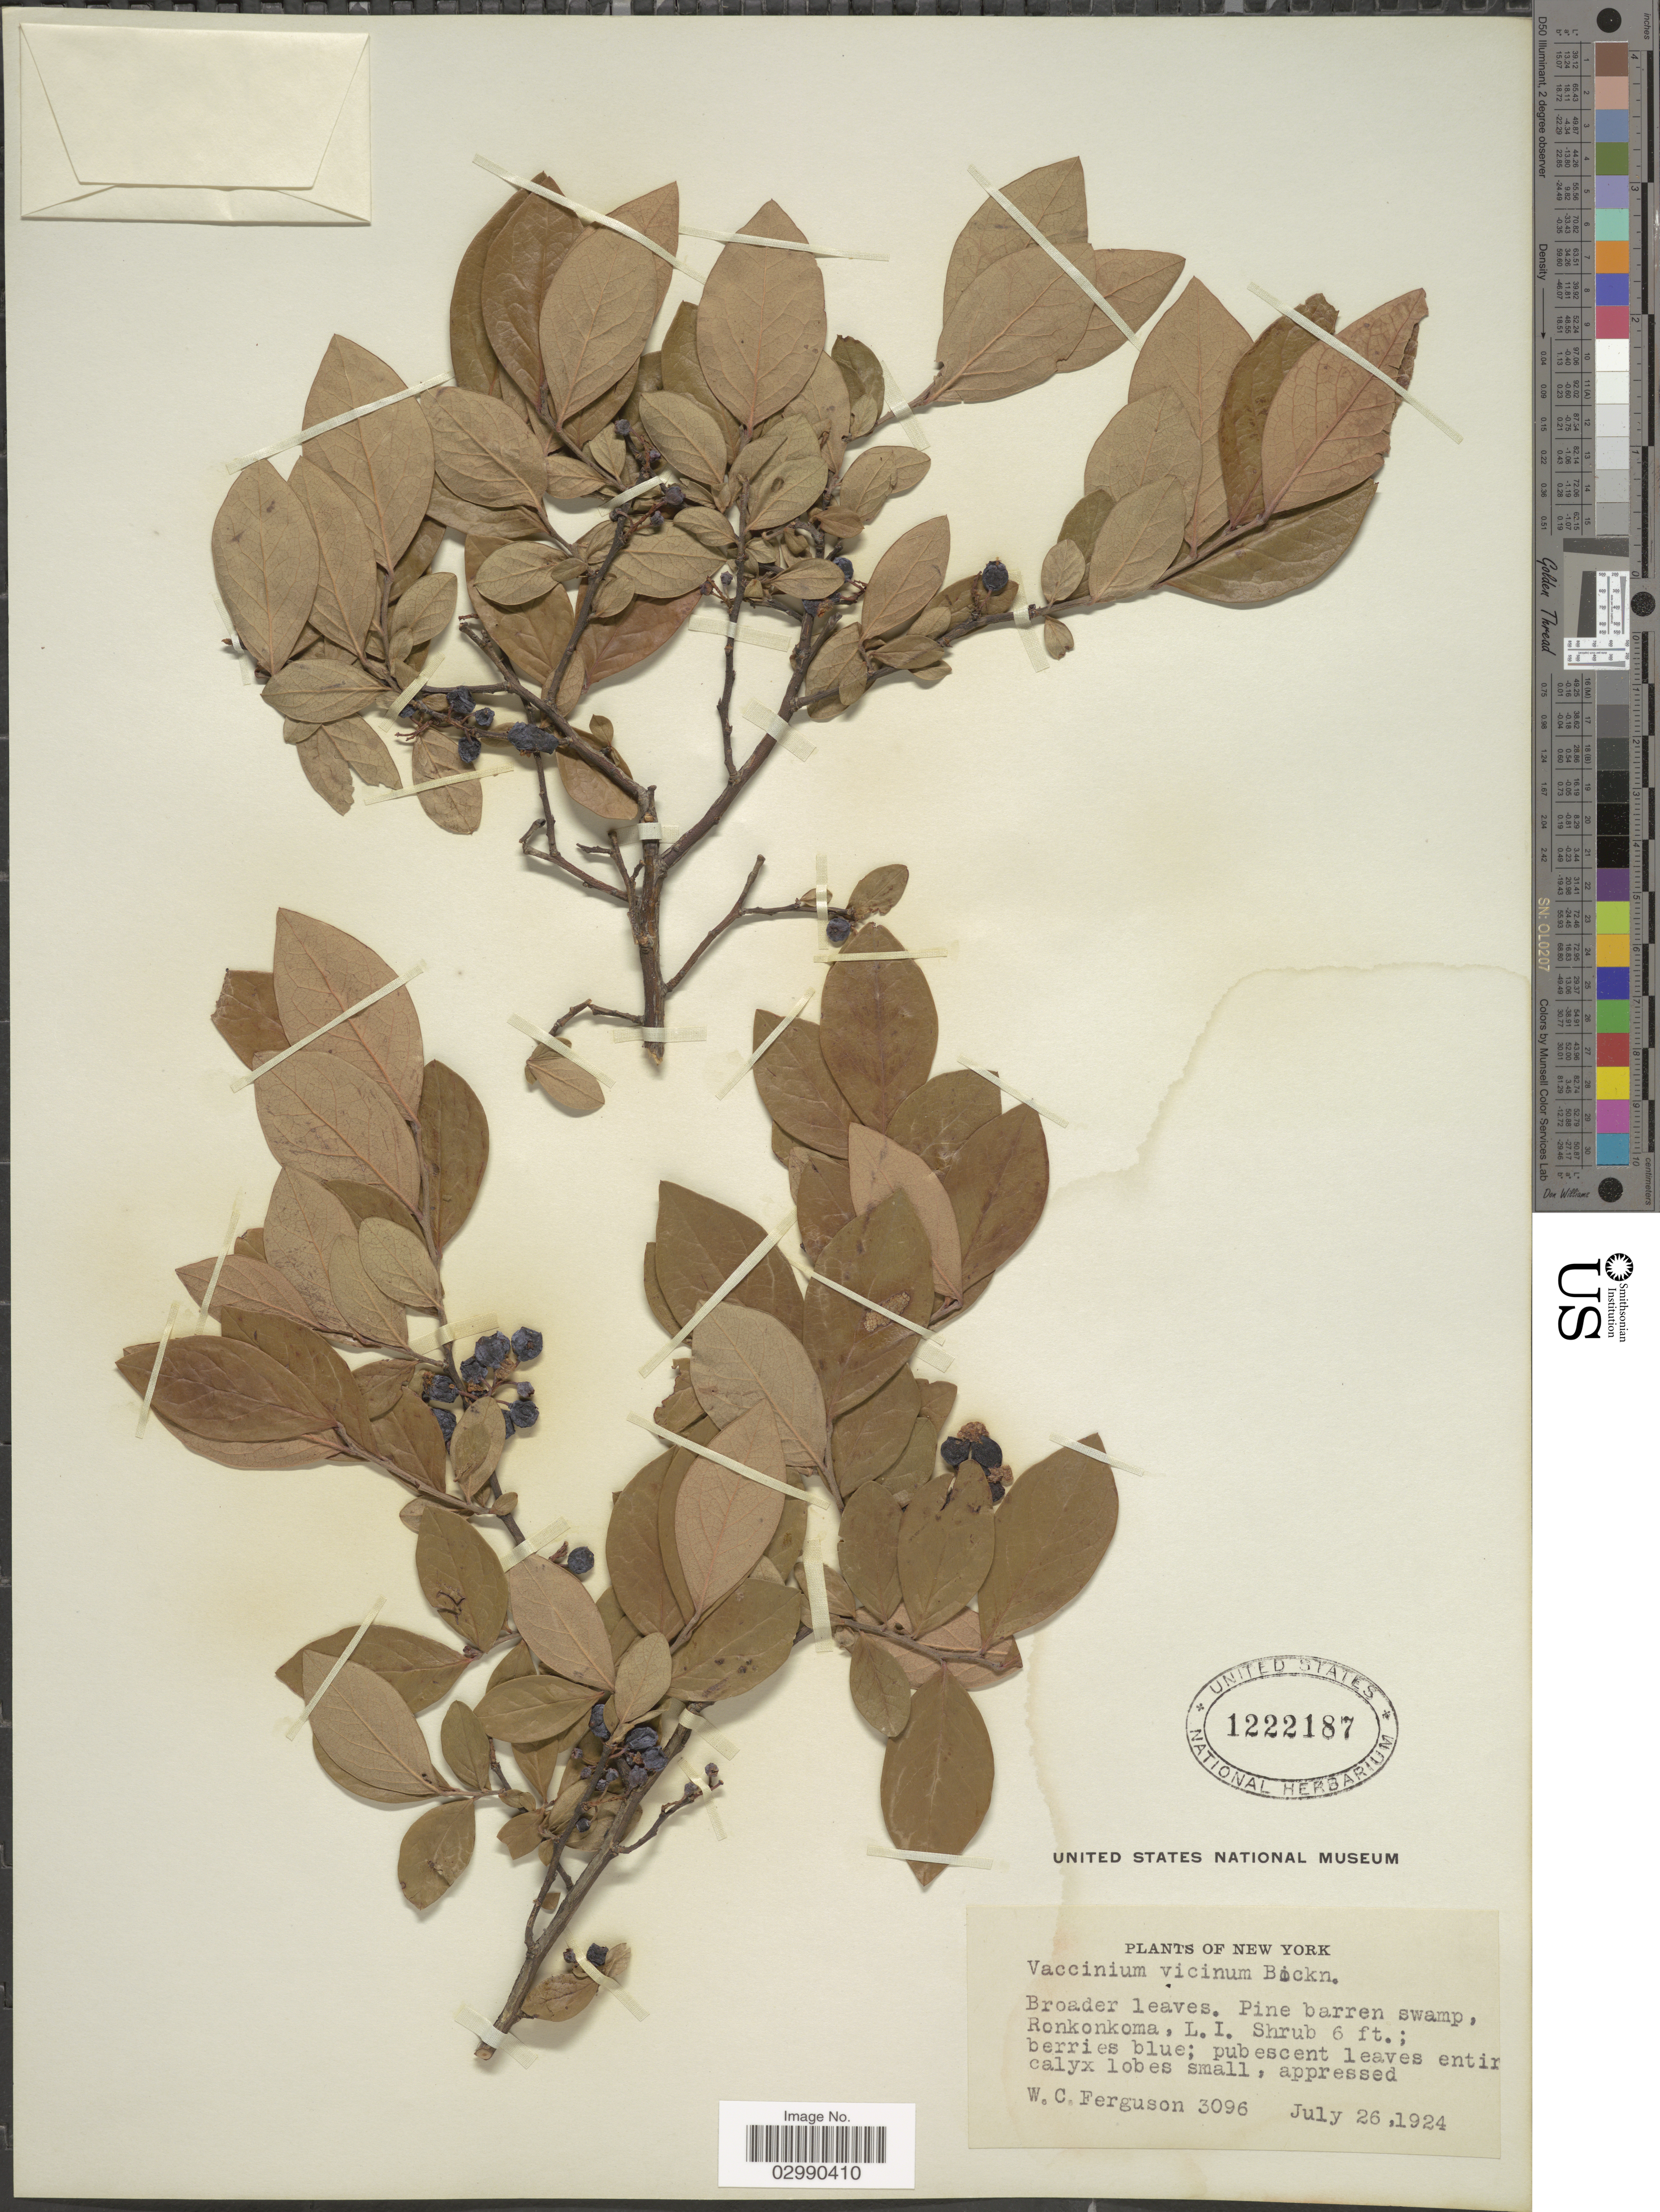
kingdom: Plantae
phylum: Tracheophyta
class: Magnoliopsida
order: Ericales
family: Ericaceae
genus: Vaccinium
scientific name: Vaccinium vicinum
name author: E.P. Bicknell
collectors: W. Ferguson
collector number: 3096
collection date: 1924-07-26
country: United States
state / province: New York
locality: Pine barren swamp, Ronkonkoma, L.I.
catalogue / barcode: US 1222187